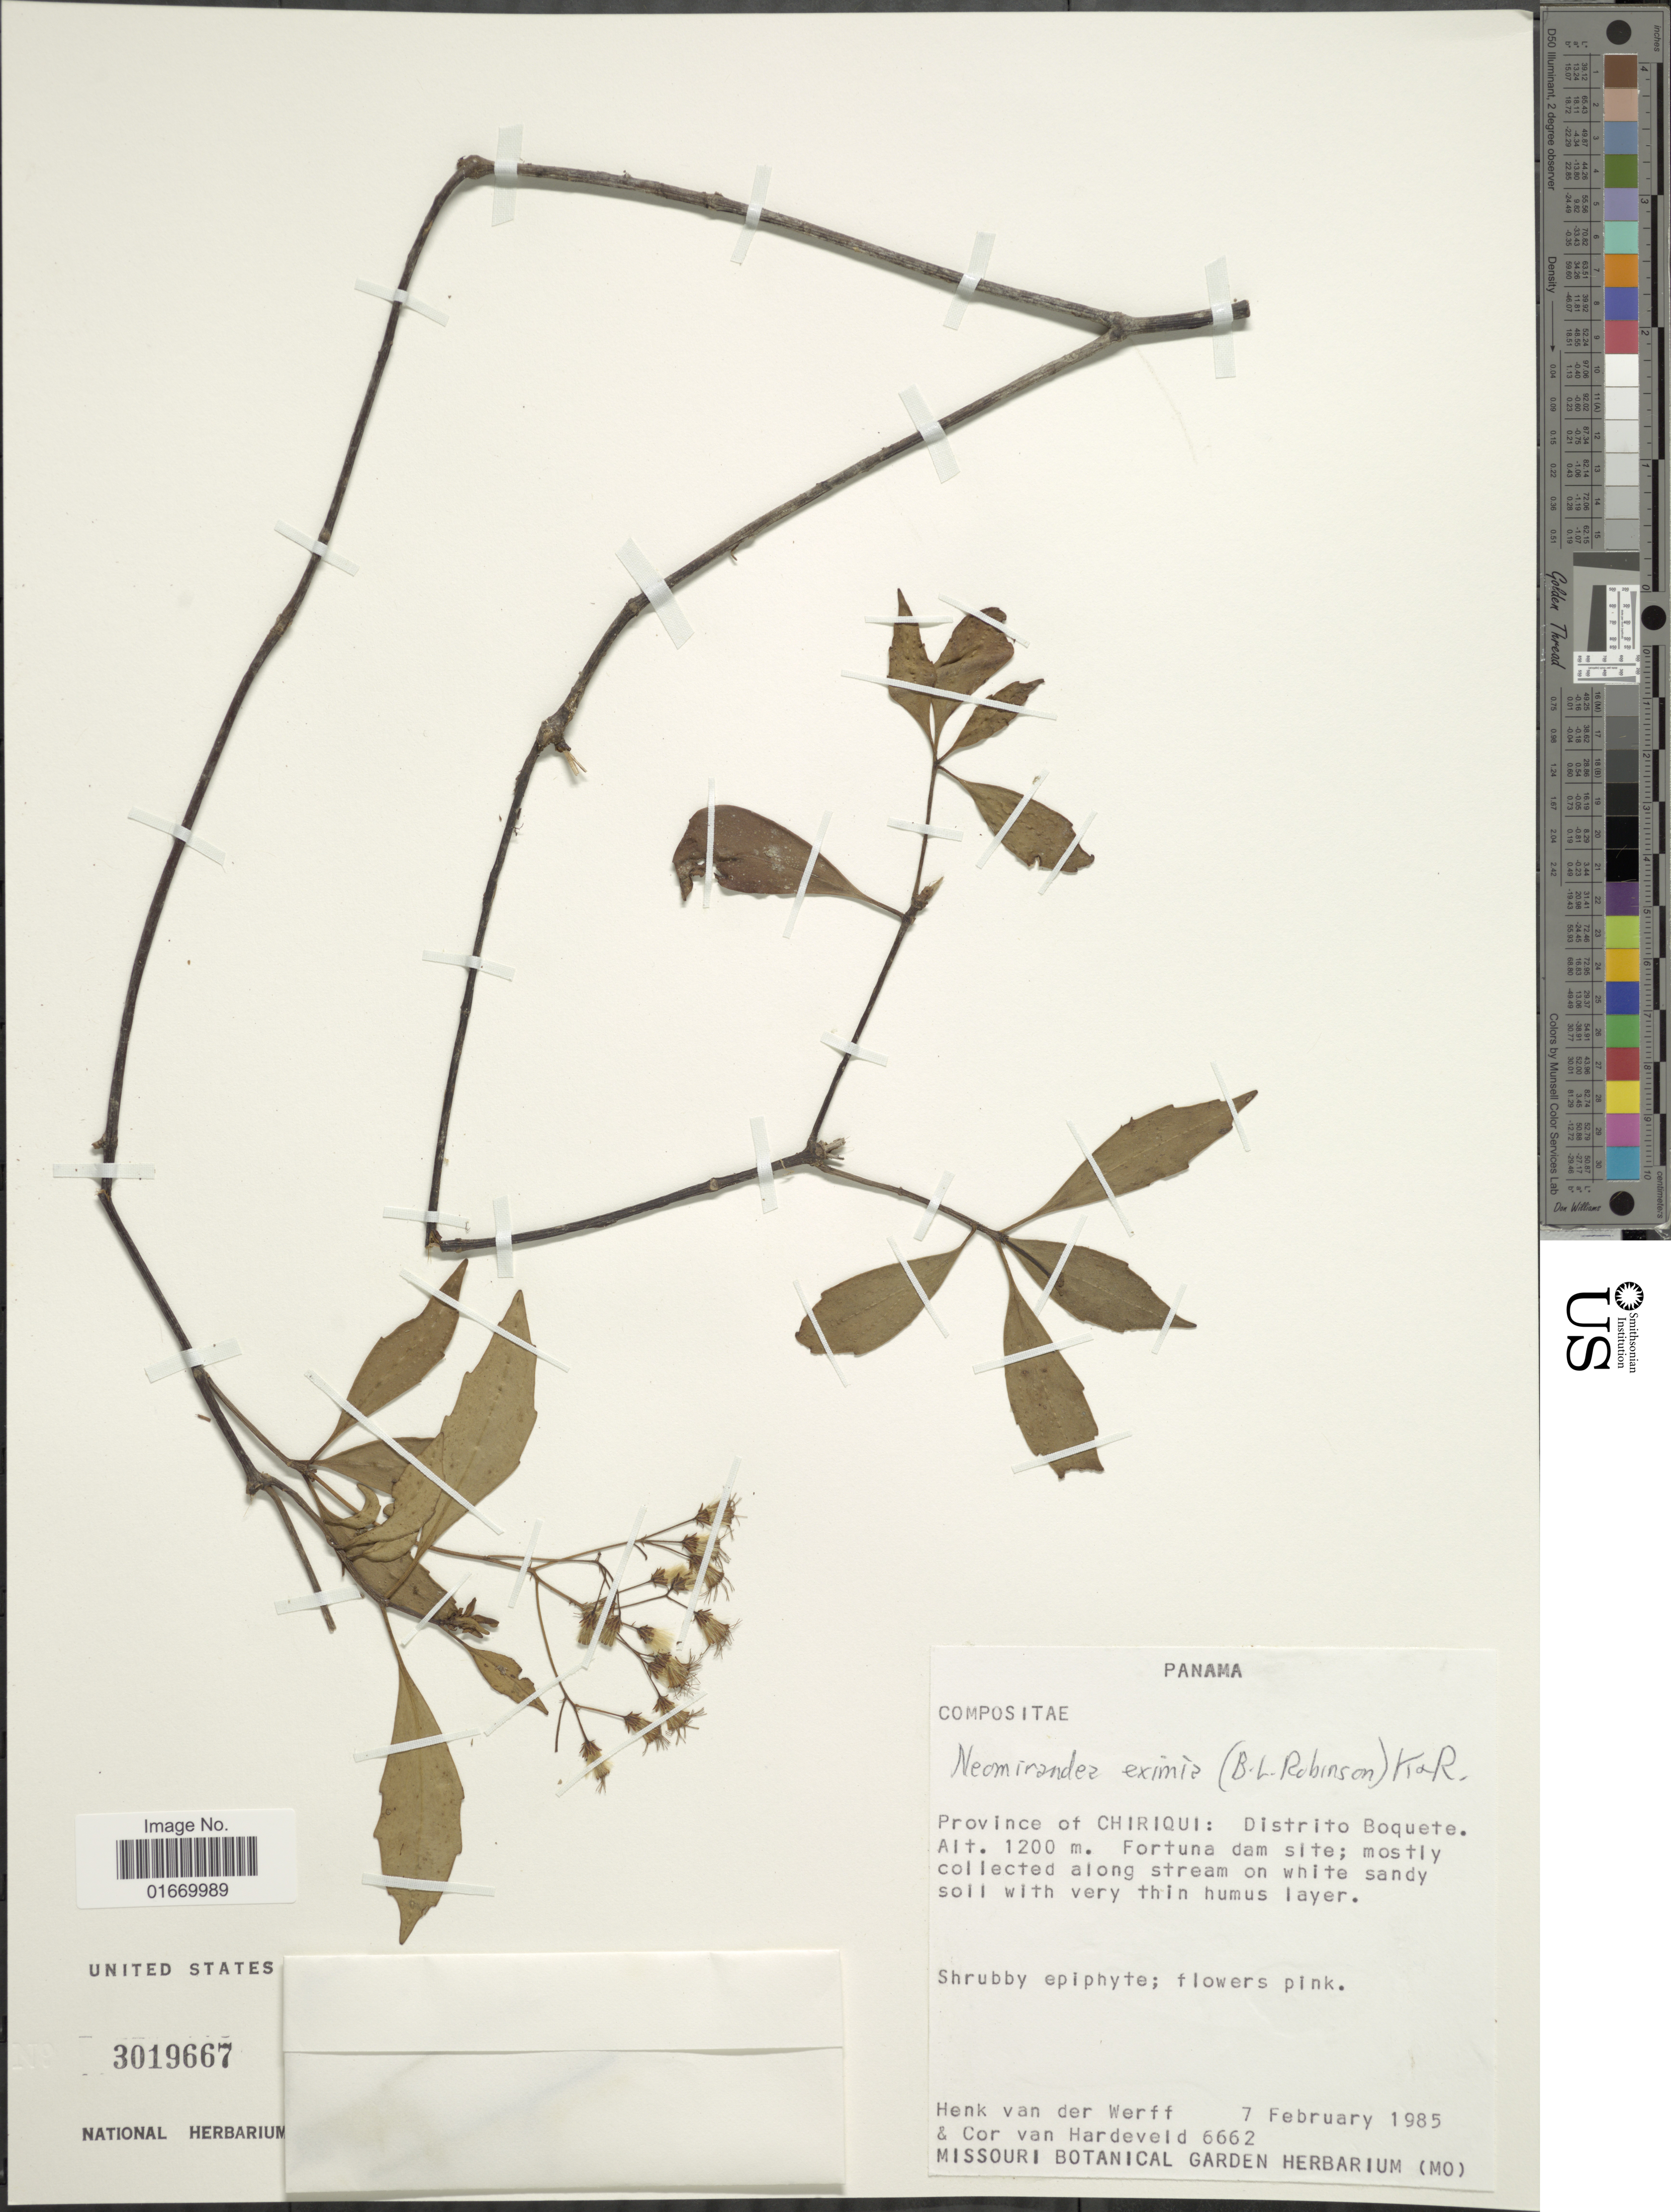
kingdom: Plantae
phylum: Tracheophyta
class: Magnoliopsida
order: Asterales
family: Asteraceae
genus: Neomirandea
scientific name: Neomirandea eximia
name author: (B.L. Rob.) R.M. King & H. Rob.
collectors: H. van der Werff & C. Van Hardeveld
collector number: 6662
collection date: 1985-02-07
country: Panama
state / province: Chiriqui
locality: Distrito Boquete, Fortuna dam site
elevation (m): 1200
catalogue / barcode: US 3019667